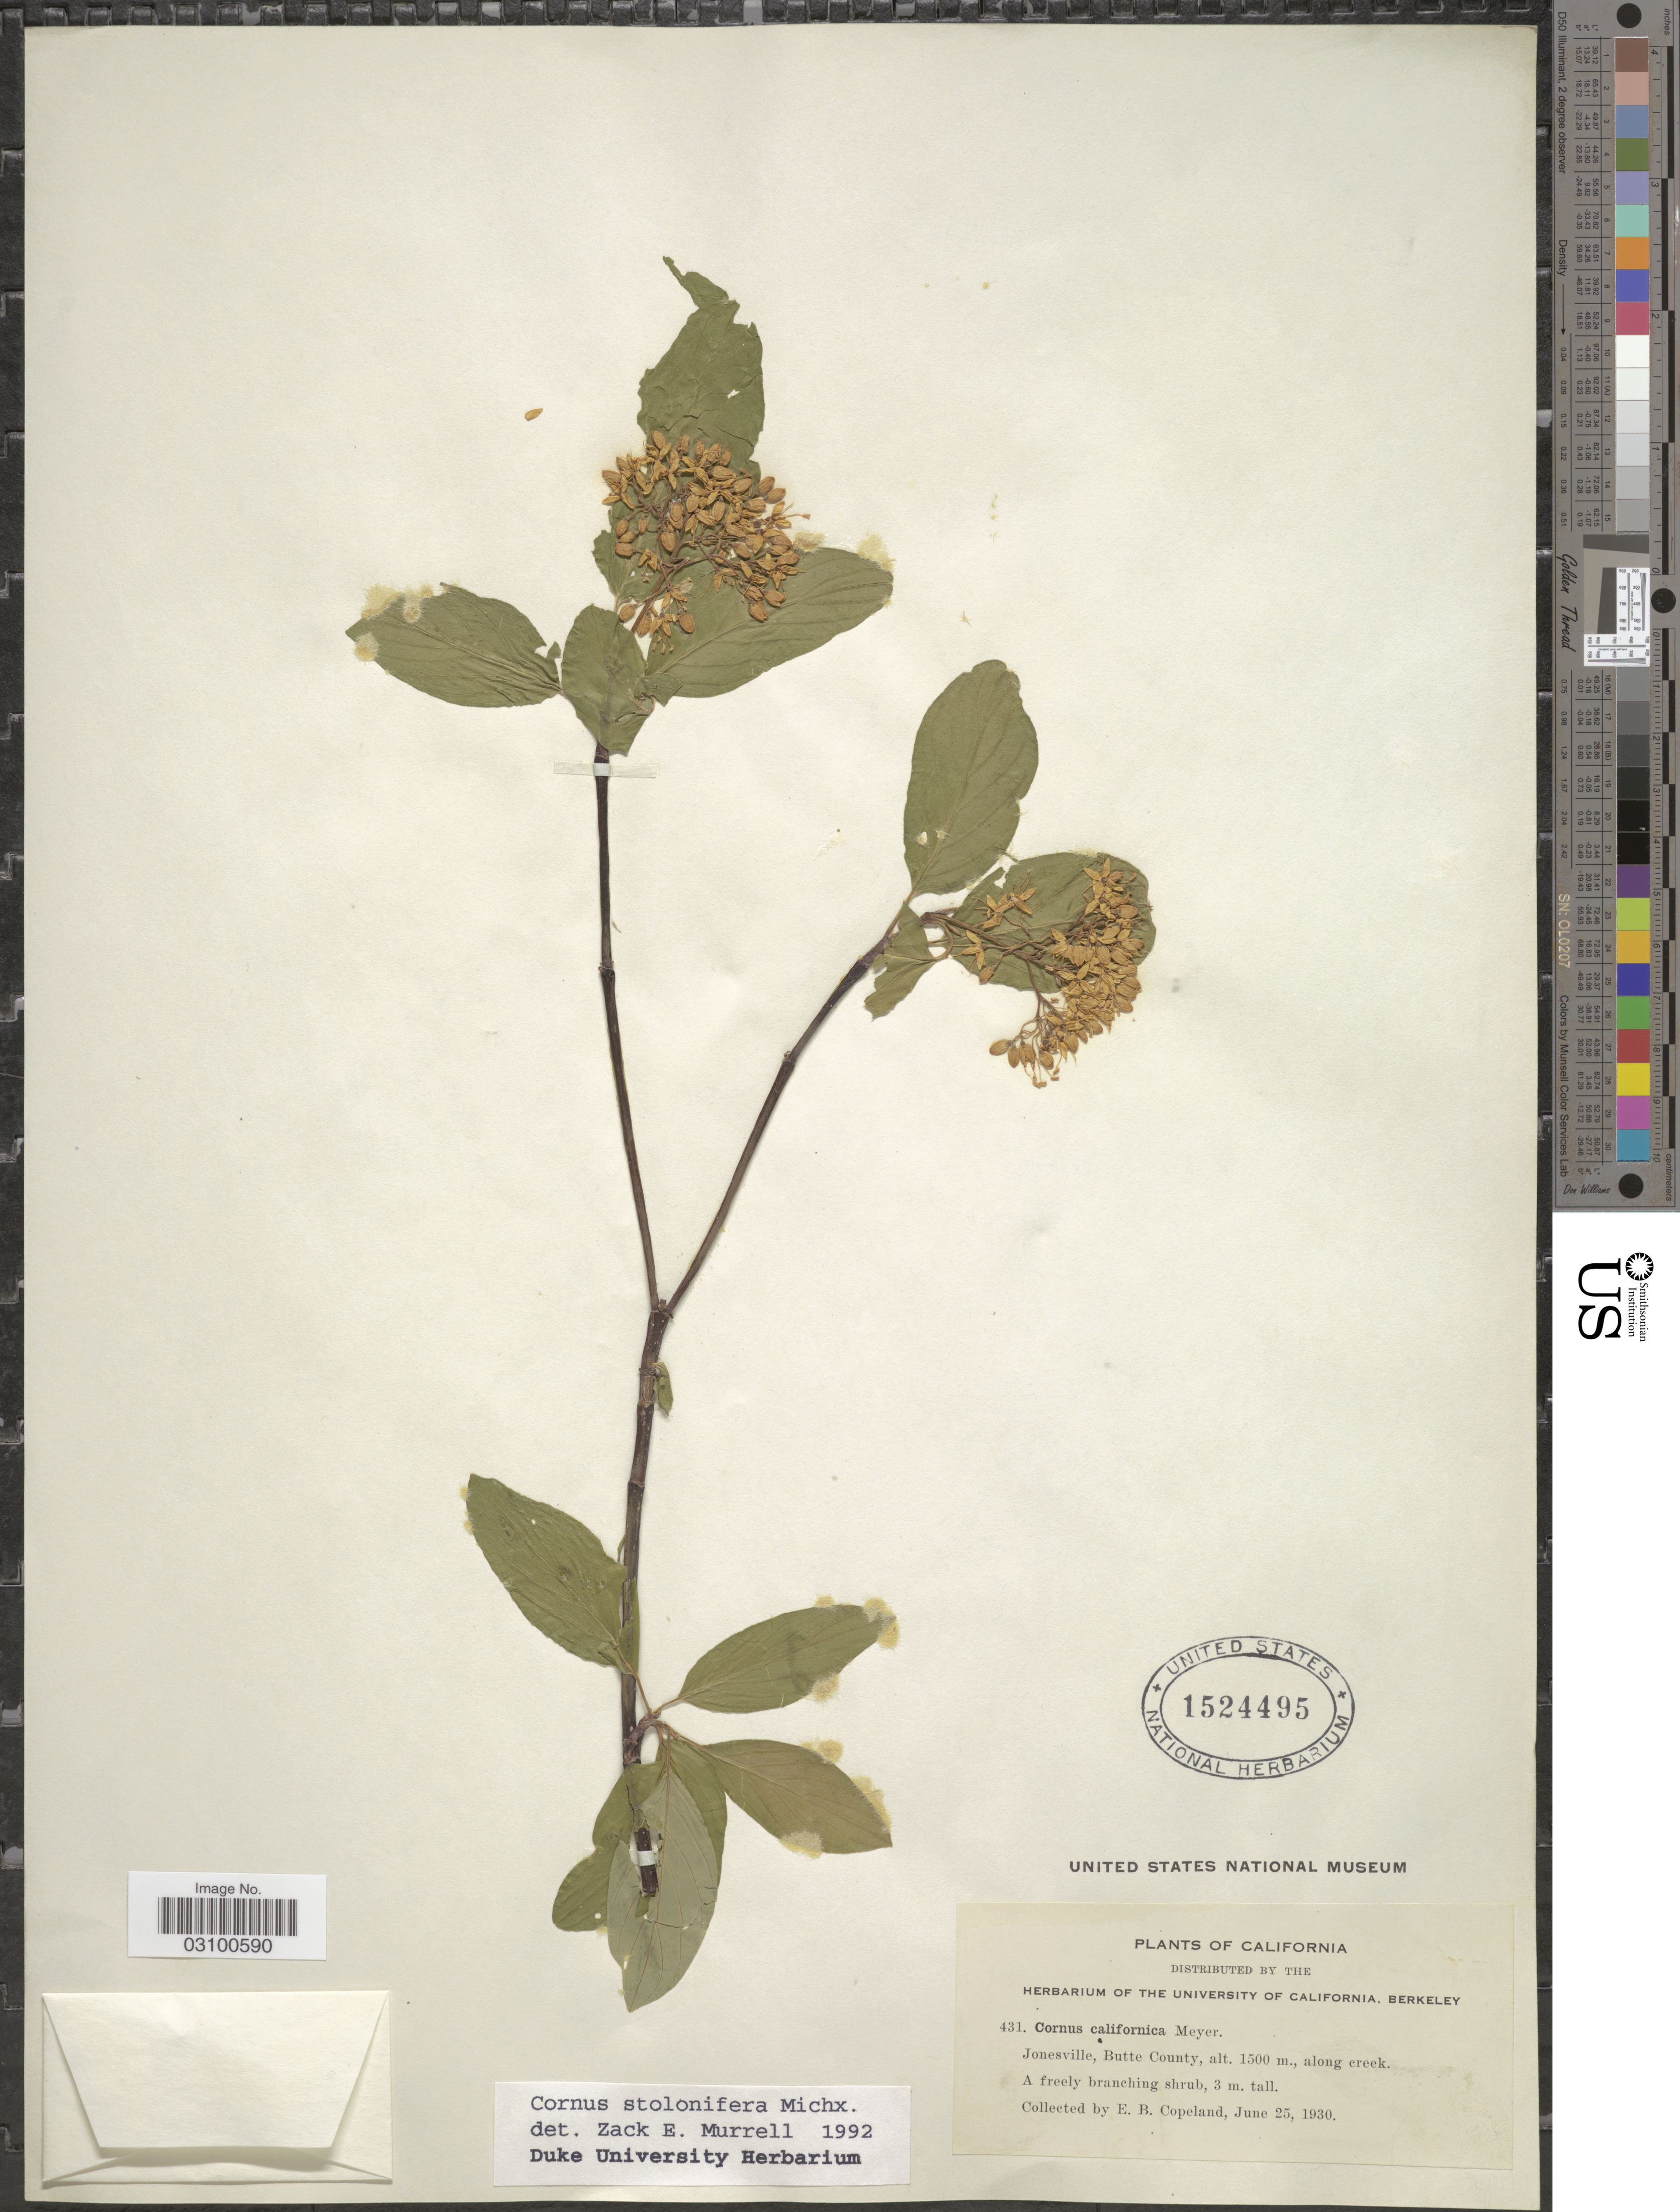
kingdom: Plantae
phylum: Tracheophyta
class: Magnoliopsida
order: Cornales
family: Cornaceae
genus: Cornus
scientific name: Cornus sericea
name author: L.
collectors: E. B. Copeland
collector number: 431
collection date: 1930-06-25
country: United States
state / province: California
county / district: Butte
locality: Jonesville, Butte County. Along creek.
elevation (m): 1500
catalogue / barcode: US 1524495